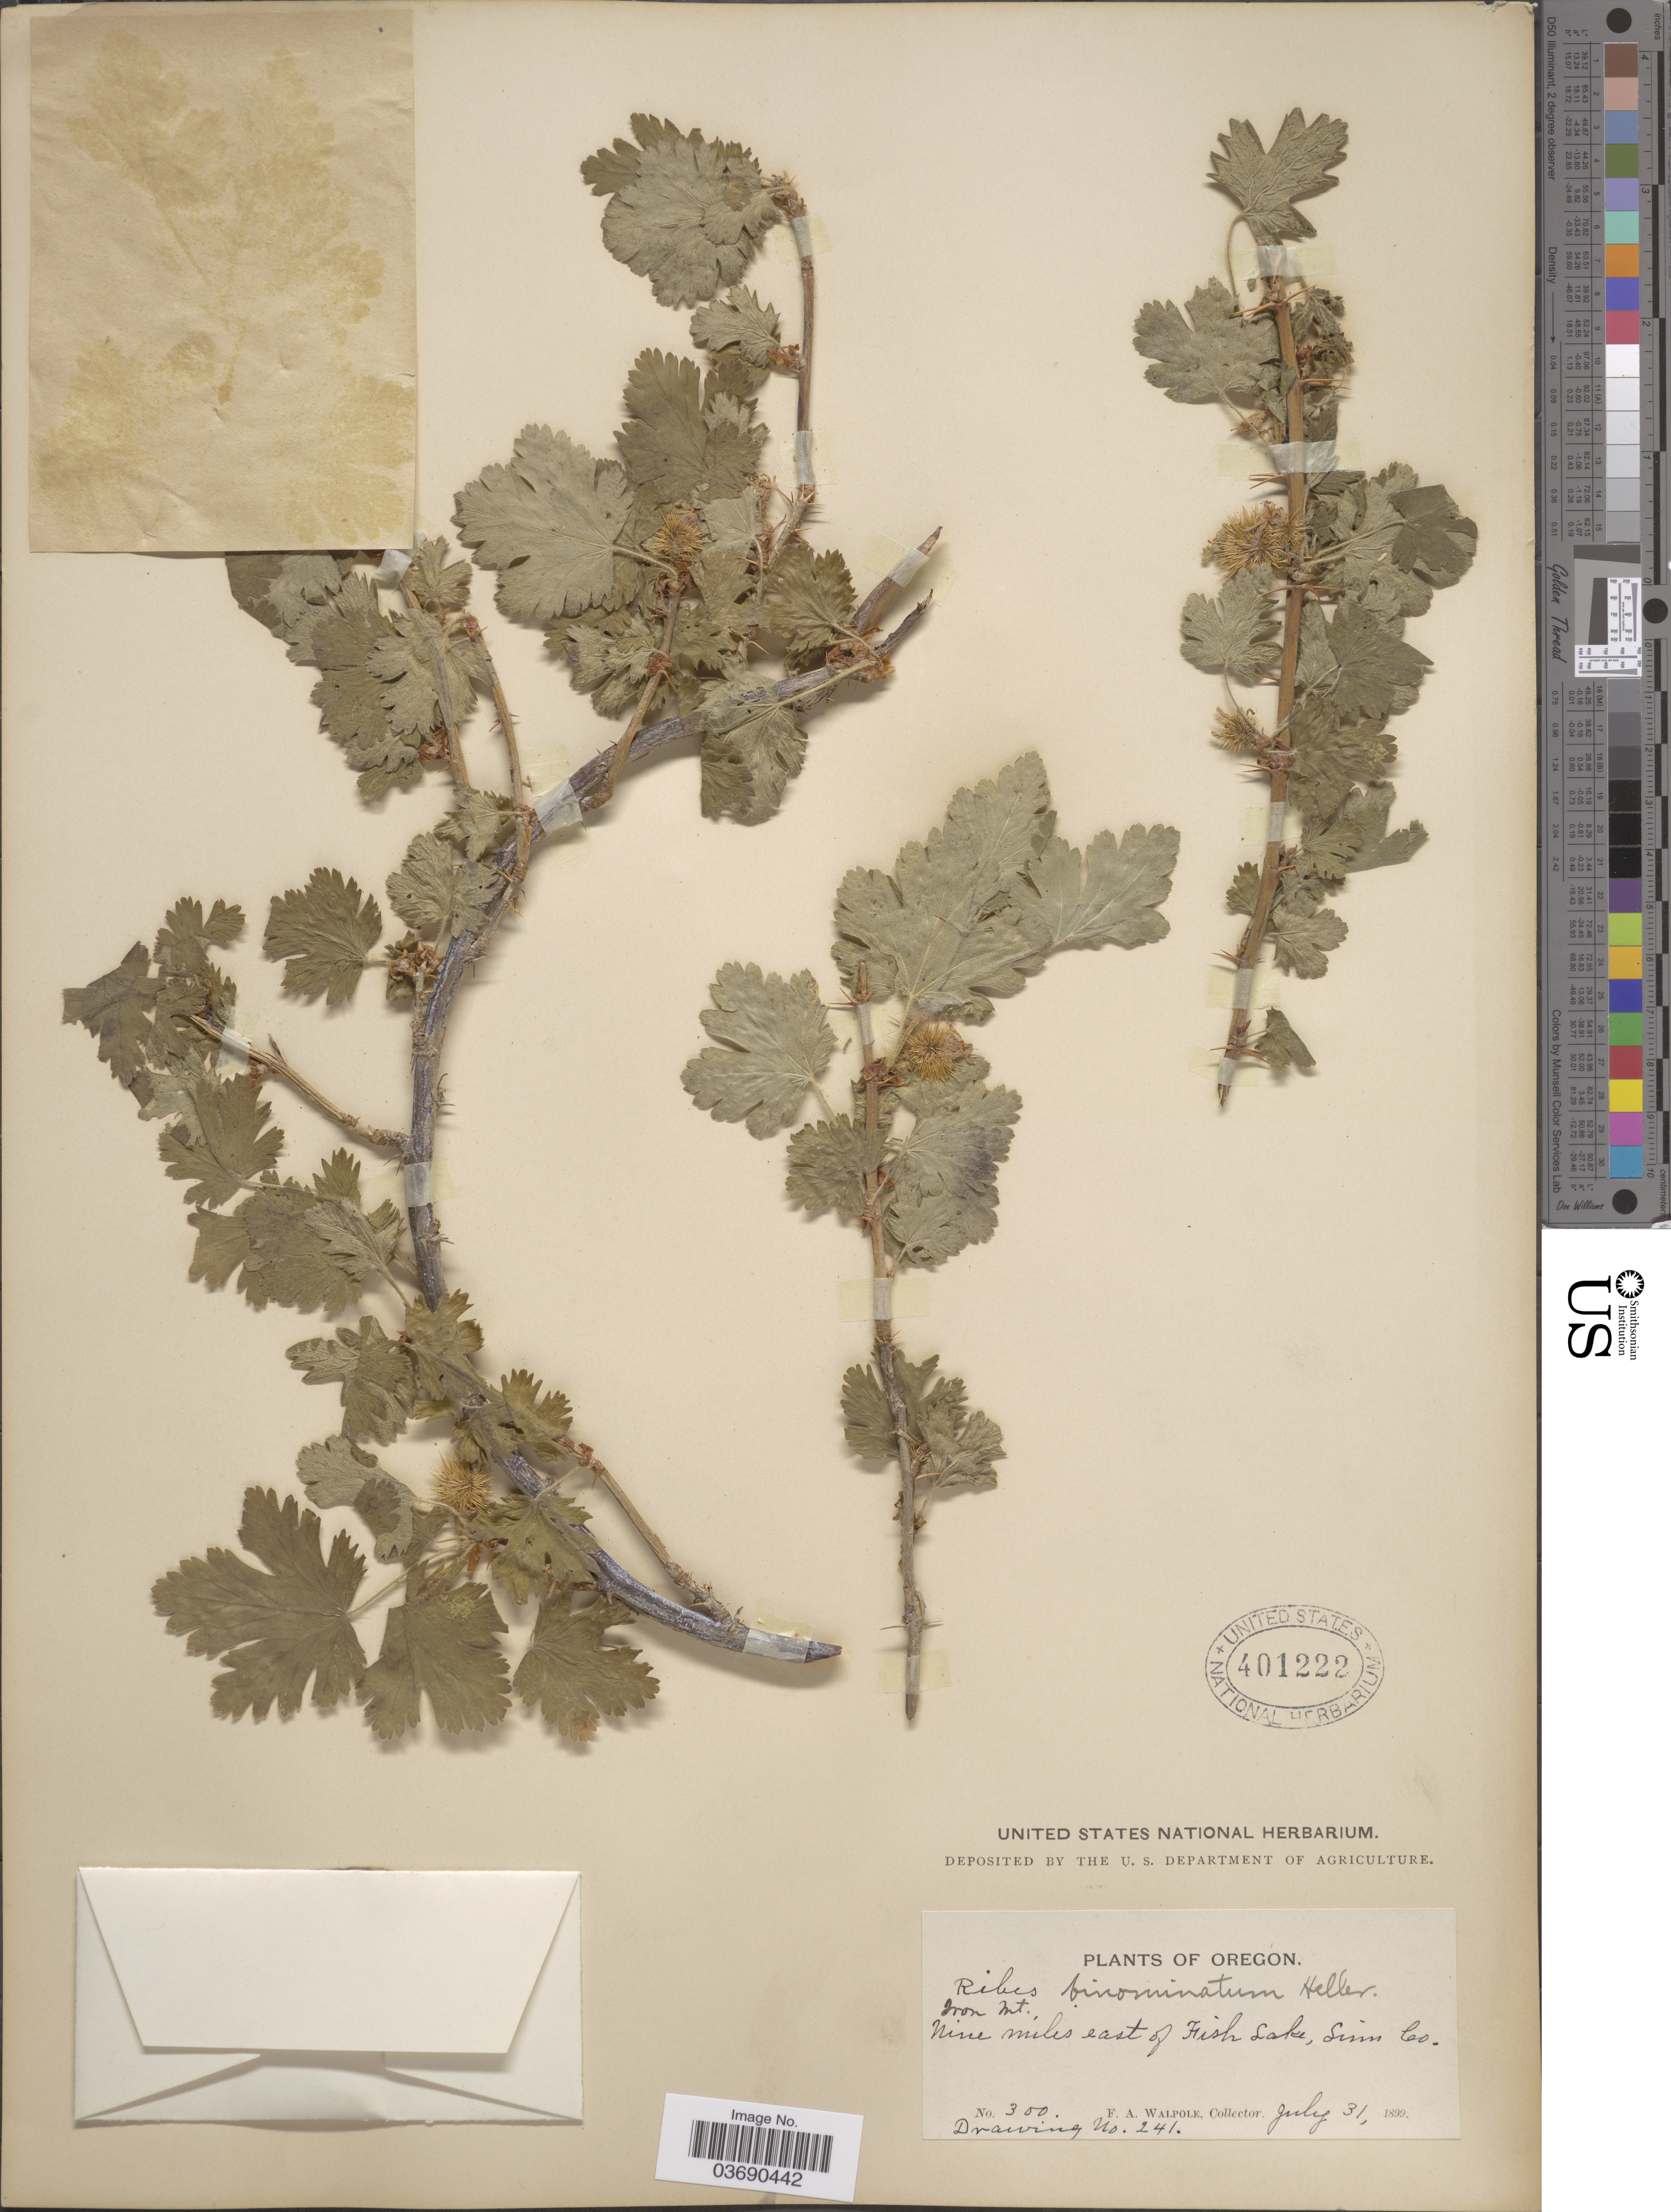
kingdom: Plantae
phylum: Tracheophyta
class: Magnoliopsida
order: Saxifragales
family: Grossulariaceae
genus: Ribes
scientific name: Ribes binominatum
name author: A. Heller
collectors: F. Walpole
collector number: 300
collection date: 1899-07-31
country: United States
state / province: Oregon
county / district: Linn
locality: Nine miles east of Fish Lake, Linn Co.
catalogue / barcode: US 401222